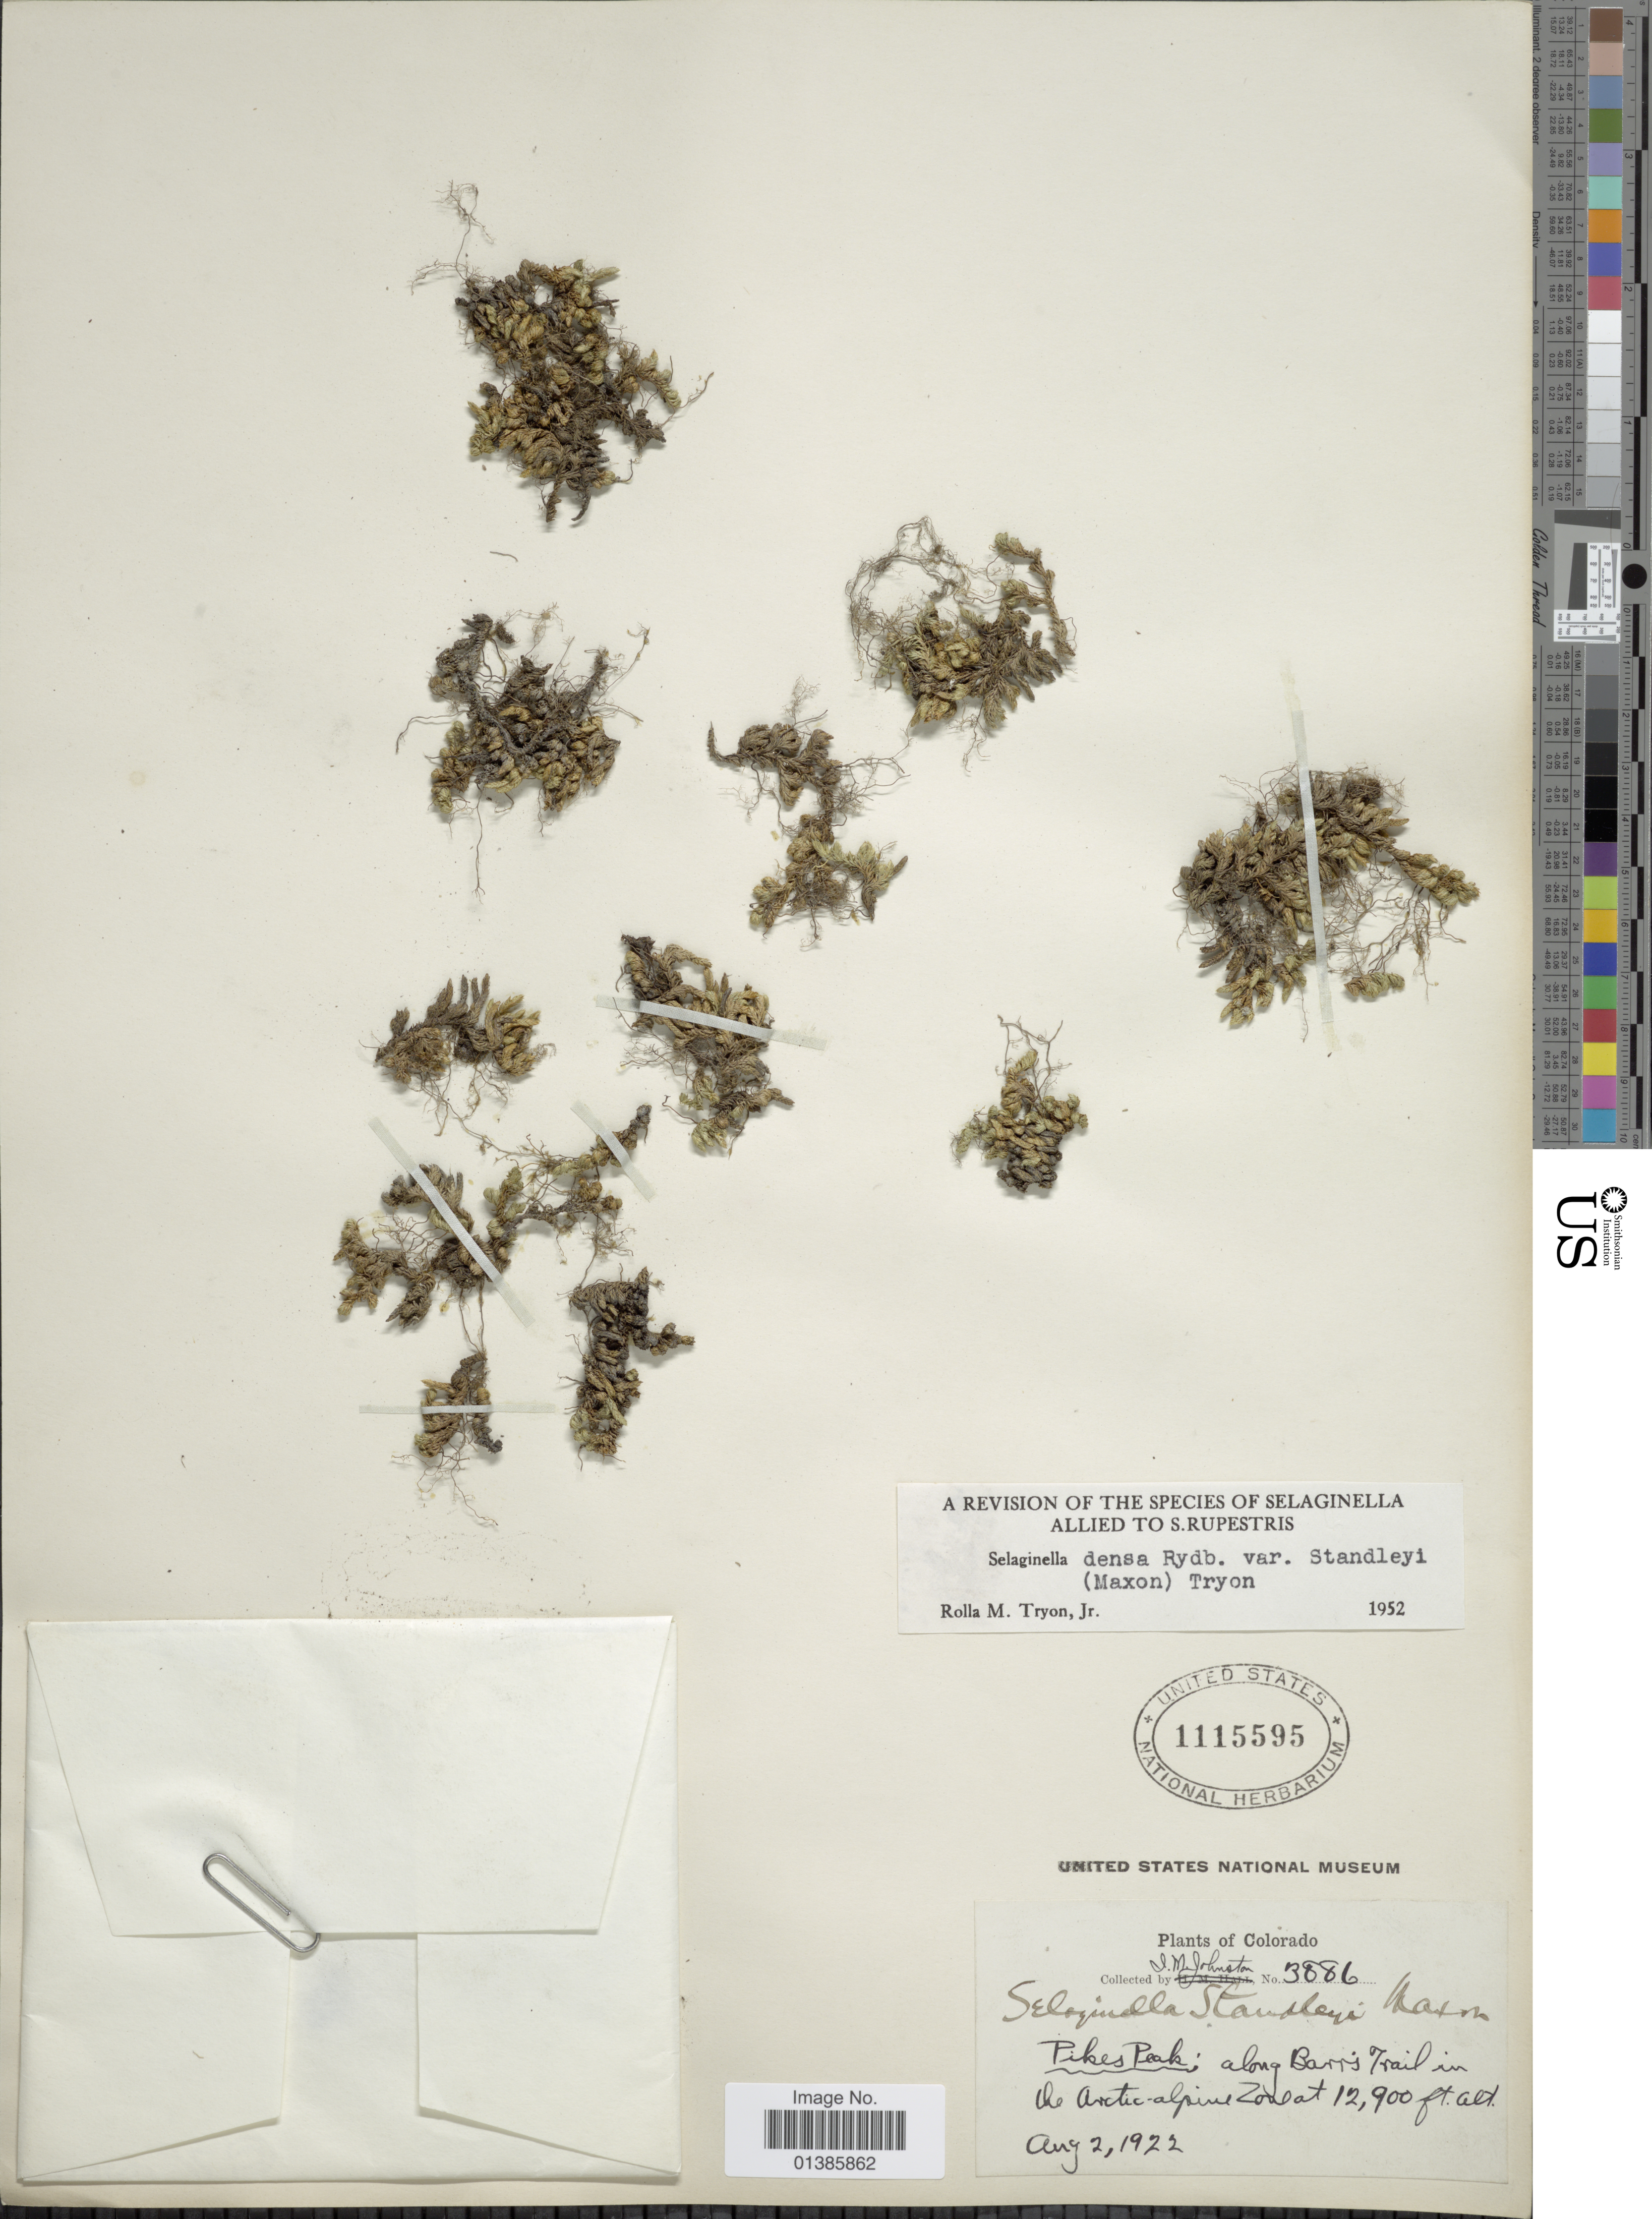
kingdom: Plantae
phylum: Tracheophyta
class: Lycopodiopsida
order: Selaginellales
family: Selaginellaceae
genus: Selaginella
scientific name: Selaginella densa var. standleyi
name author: (Maxon) R.M. Tryon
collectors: I.M. Johnston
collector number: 3886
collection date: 1922-08-02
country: United States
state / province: Colorado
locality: Pikes Peak; along Barr's Trail in the Arctic-alpine Zone.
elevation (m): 3932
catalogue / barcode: US 1115595